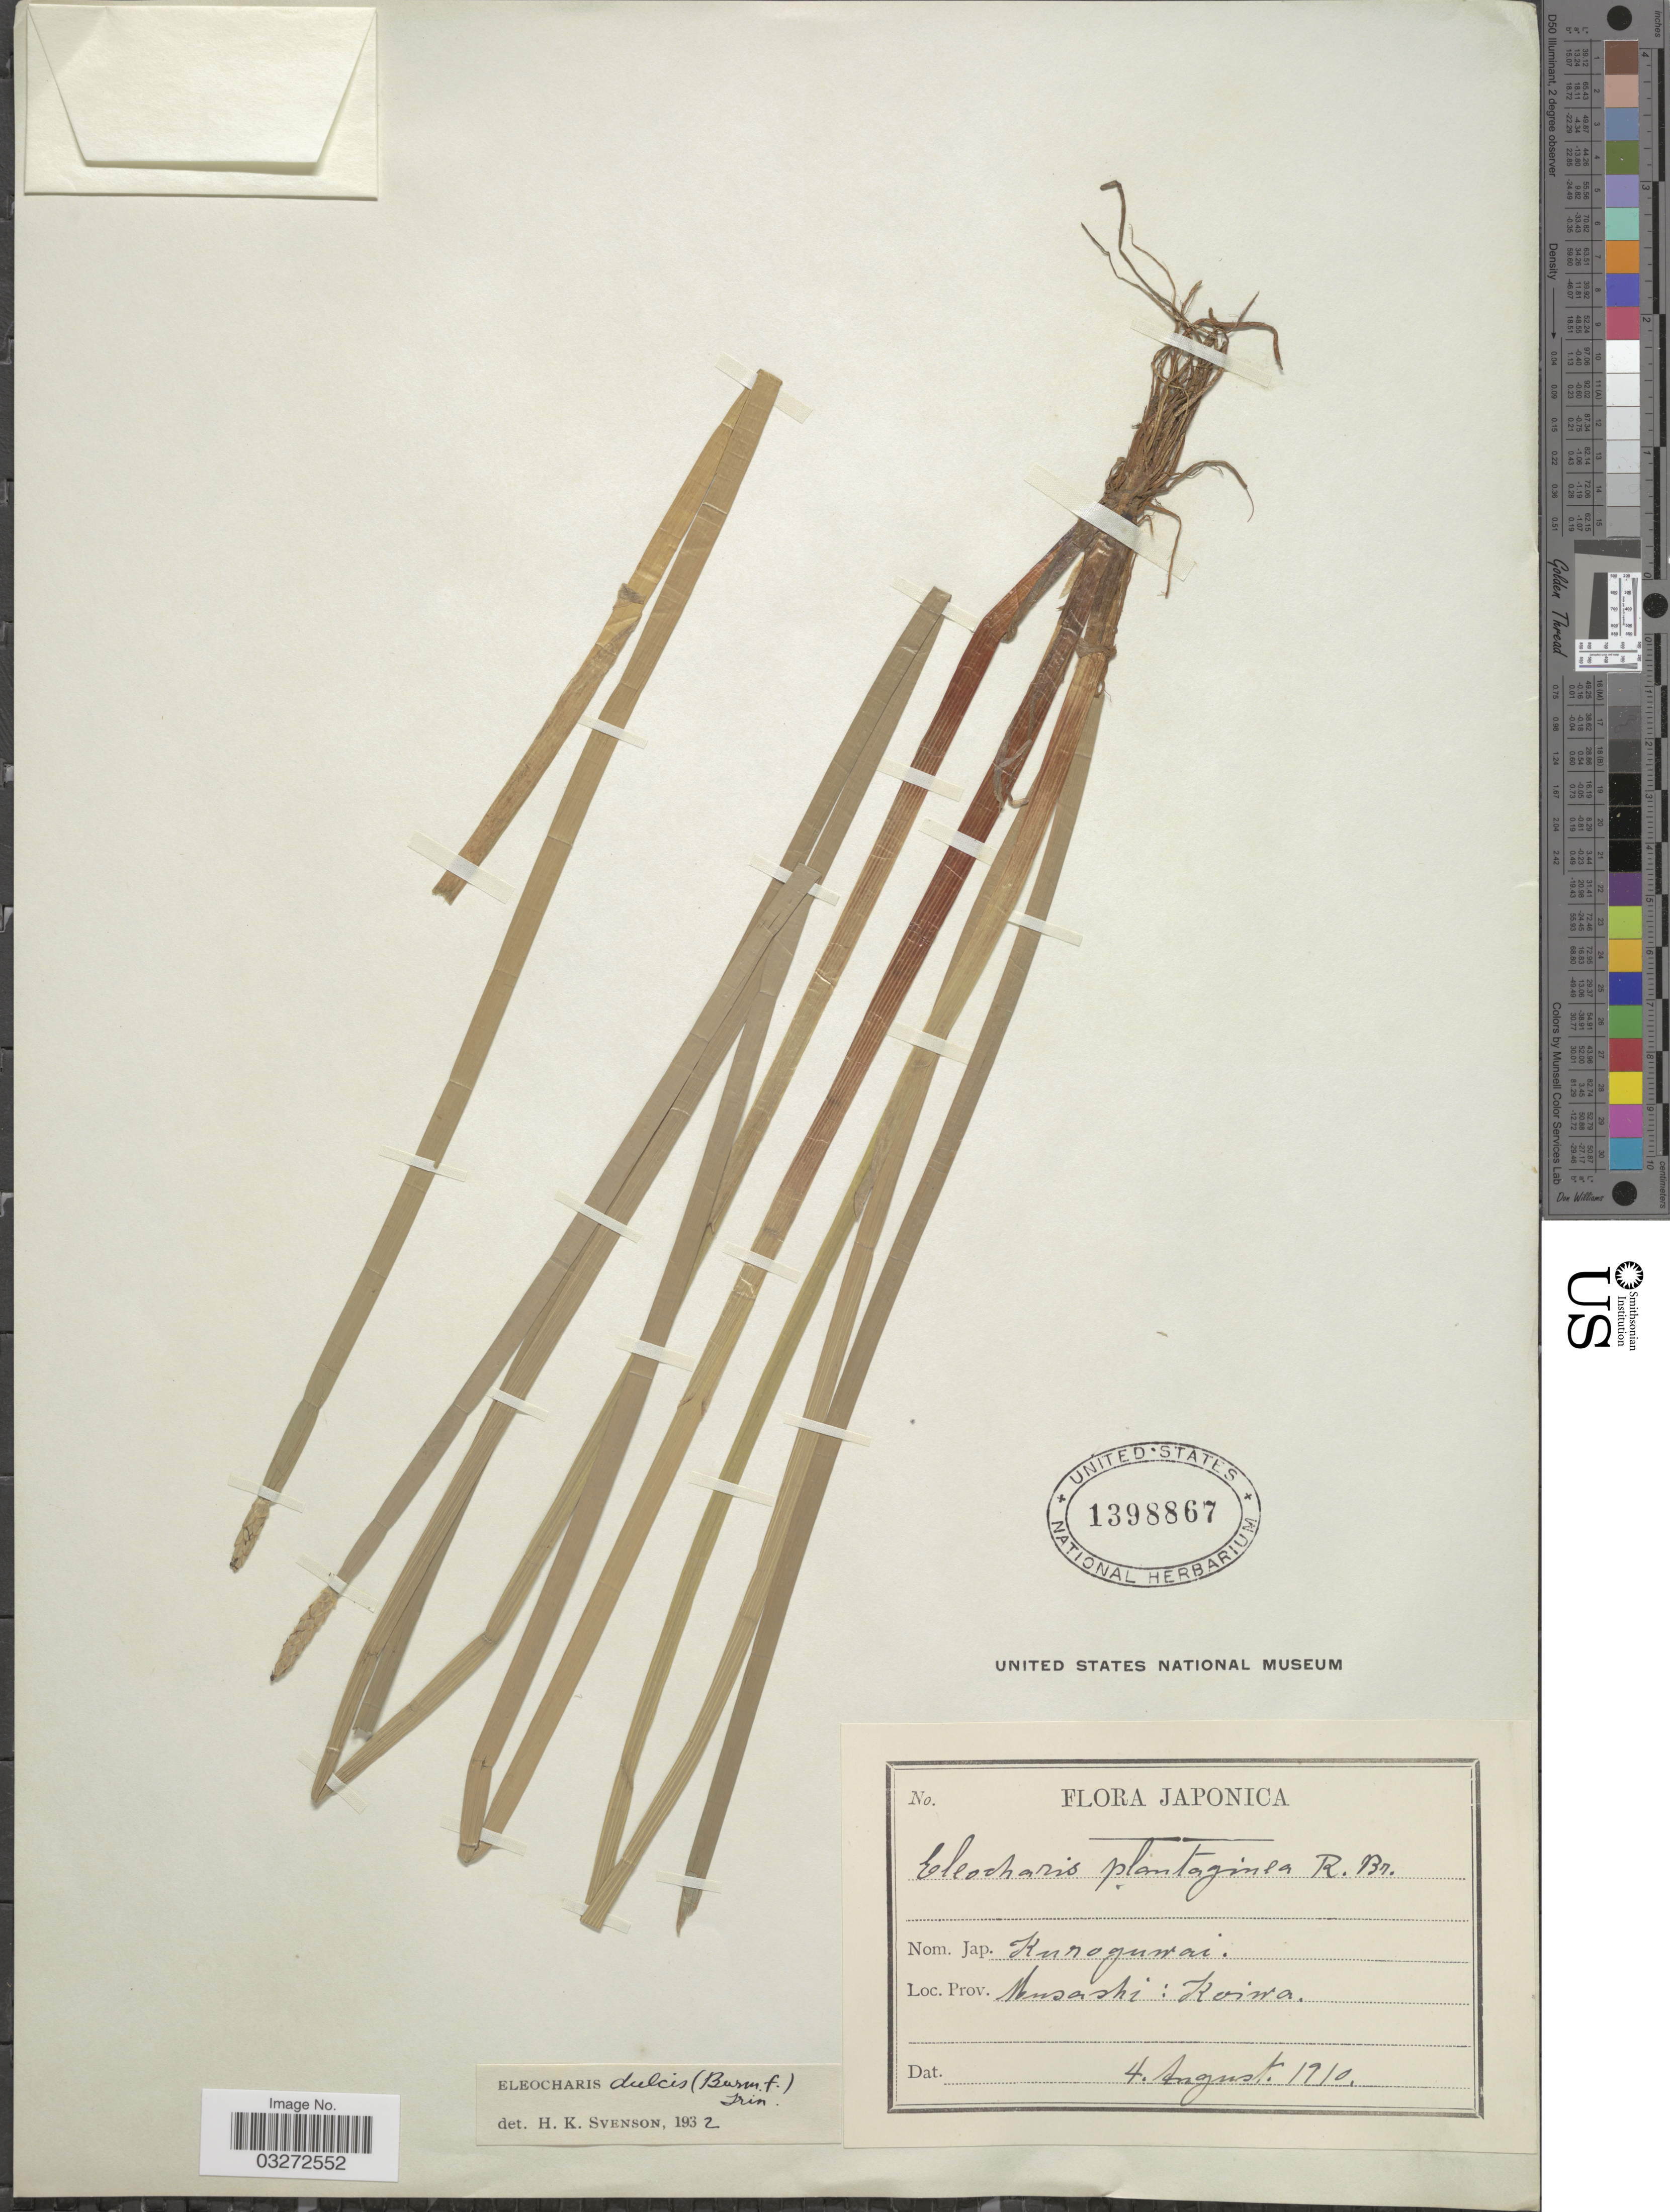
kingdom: Plantae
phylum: Tracheophyta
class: Liliopsida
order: Poales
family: Cyperaceae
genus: Eleocharis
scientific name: Eleocharis dulcis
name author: (Burm. f.) Trin. ex Hensch.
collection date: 1910-08-04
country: Japan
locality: Musashi: Koiwa.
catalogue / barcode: US 1398867